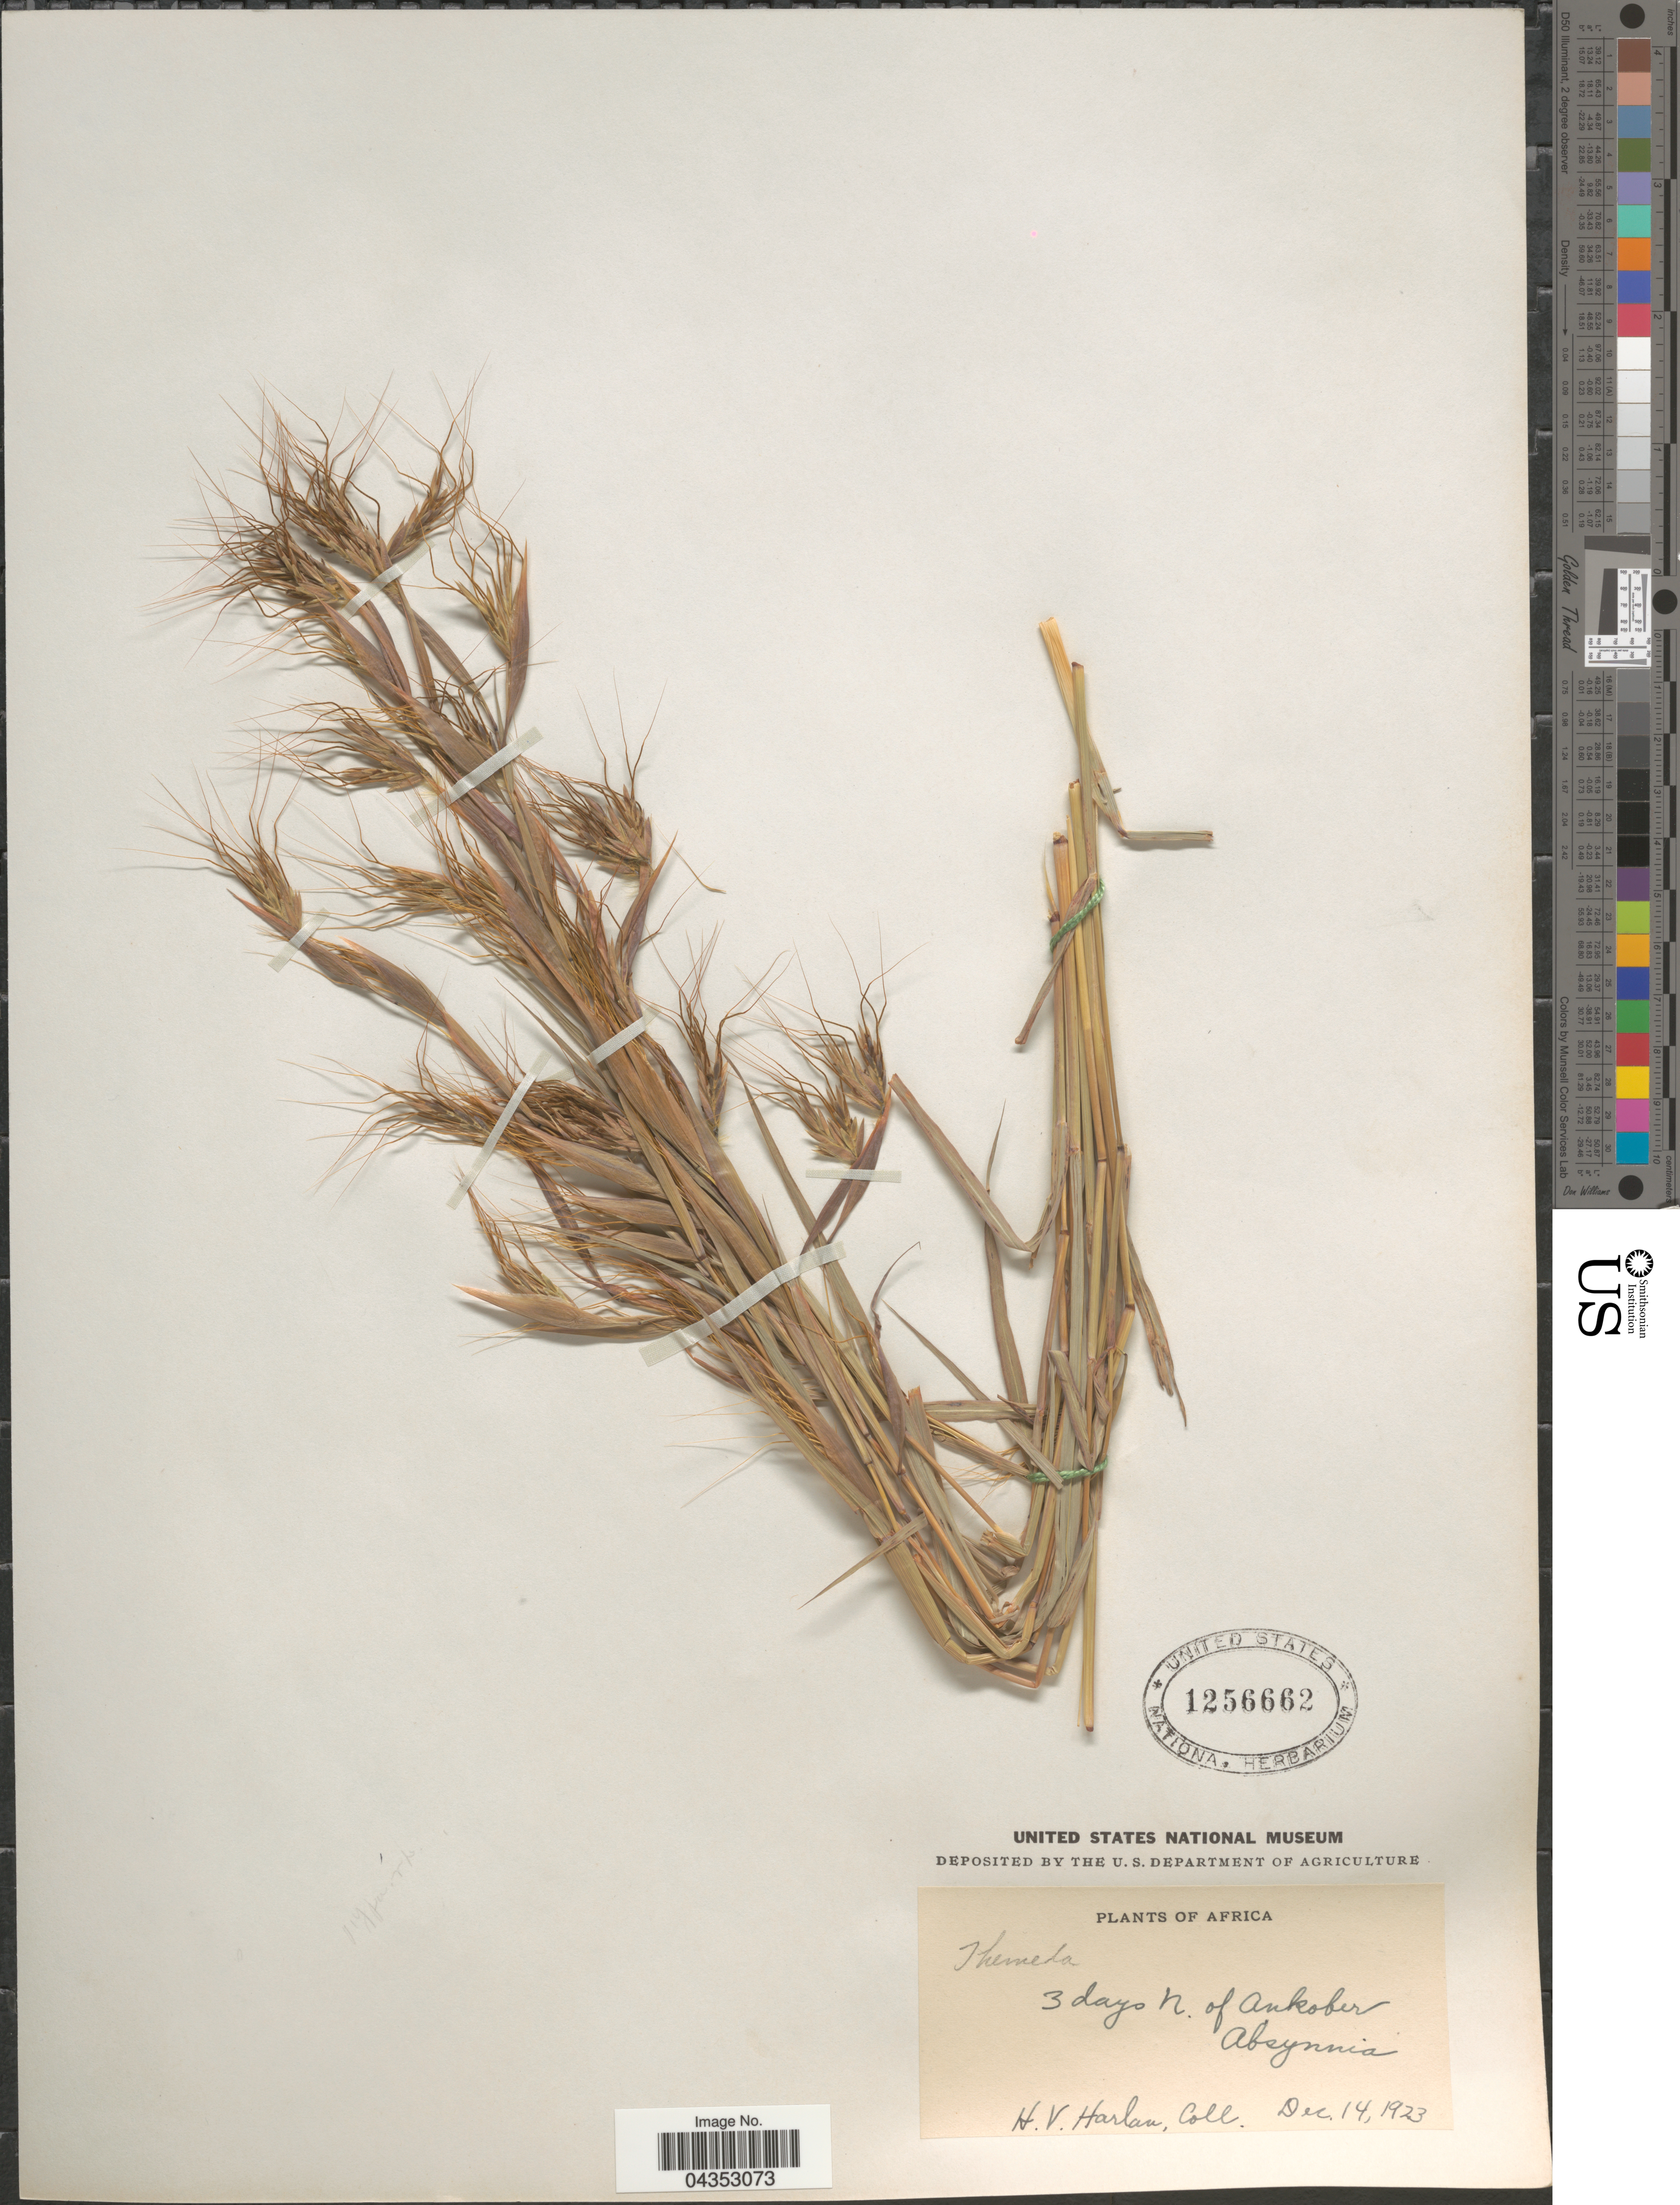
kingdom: Plantae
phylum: Tracheophyta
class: Liliopsida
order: Poales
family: Poaceae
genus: Hyparrhenia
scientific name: Hyparrhenia arrhenobasis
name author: (Hochst. ex Steud.) Stapf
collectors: H. Harlan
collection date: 1923-12-14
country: Ethiopia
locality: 3 days N. of Ankober. Absynnia.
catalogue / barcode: US 1256662